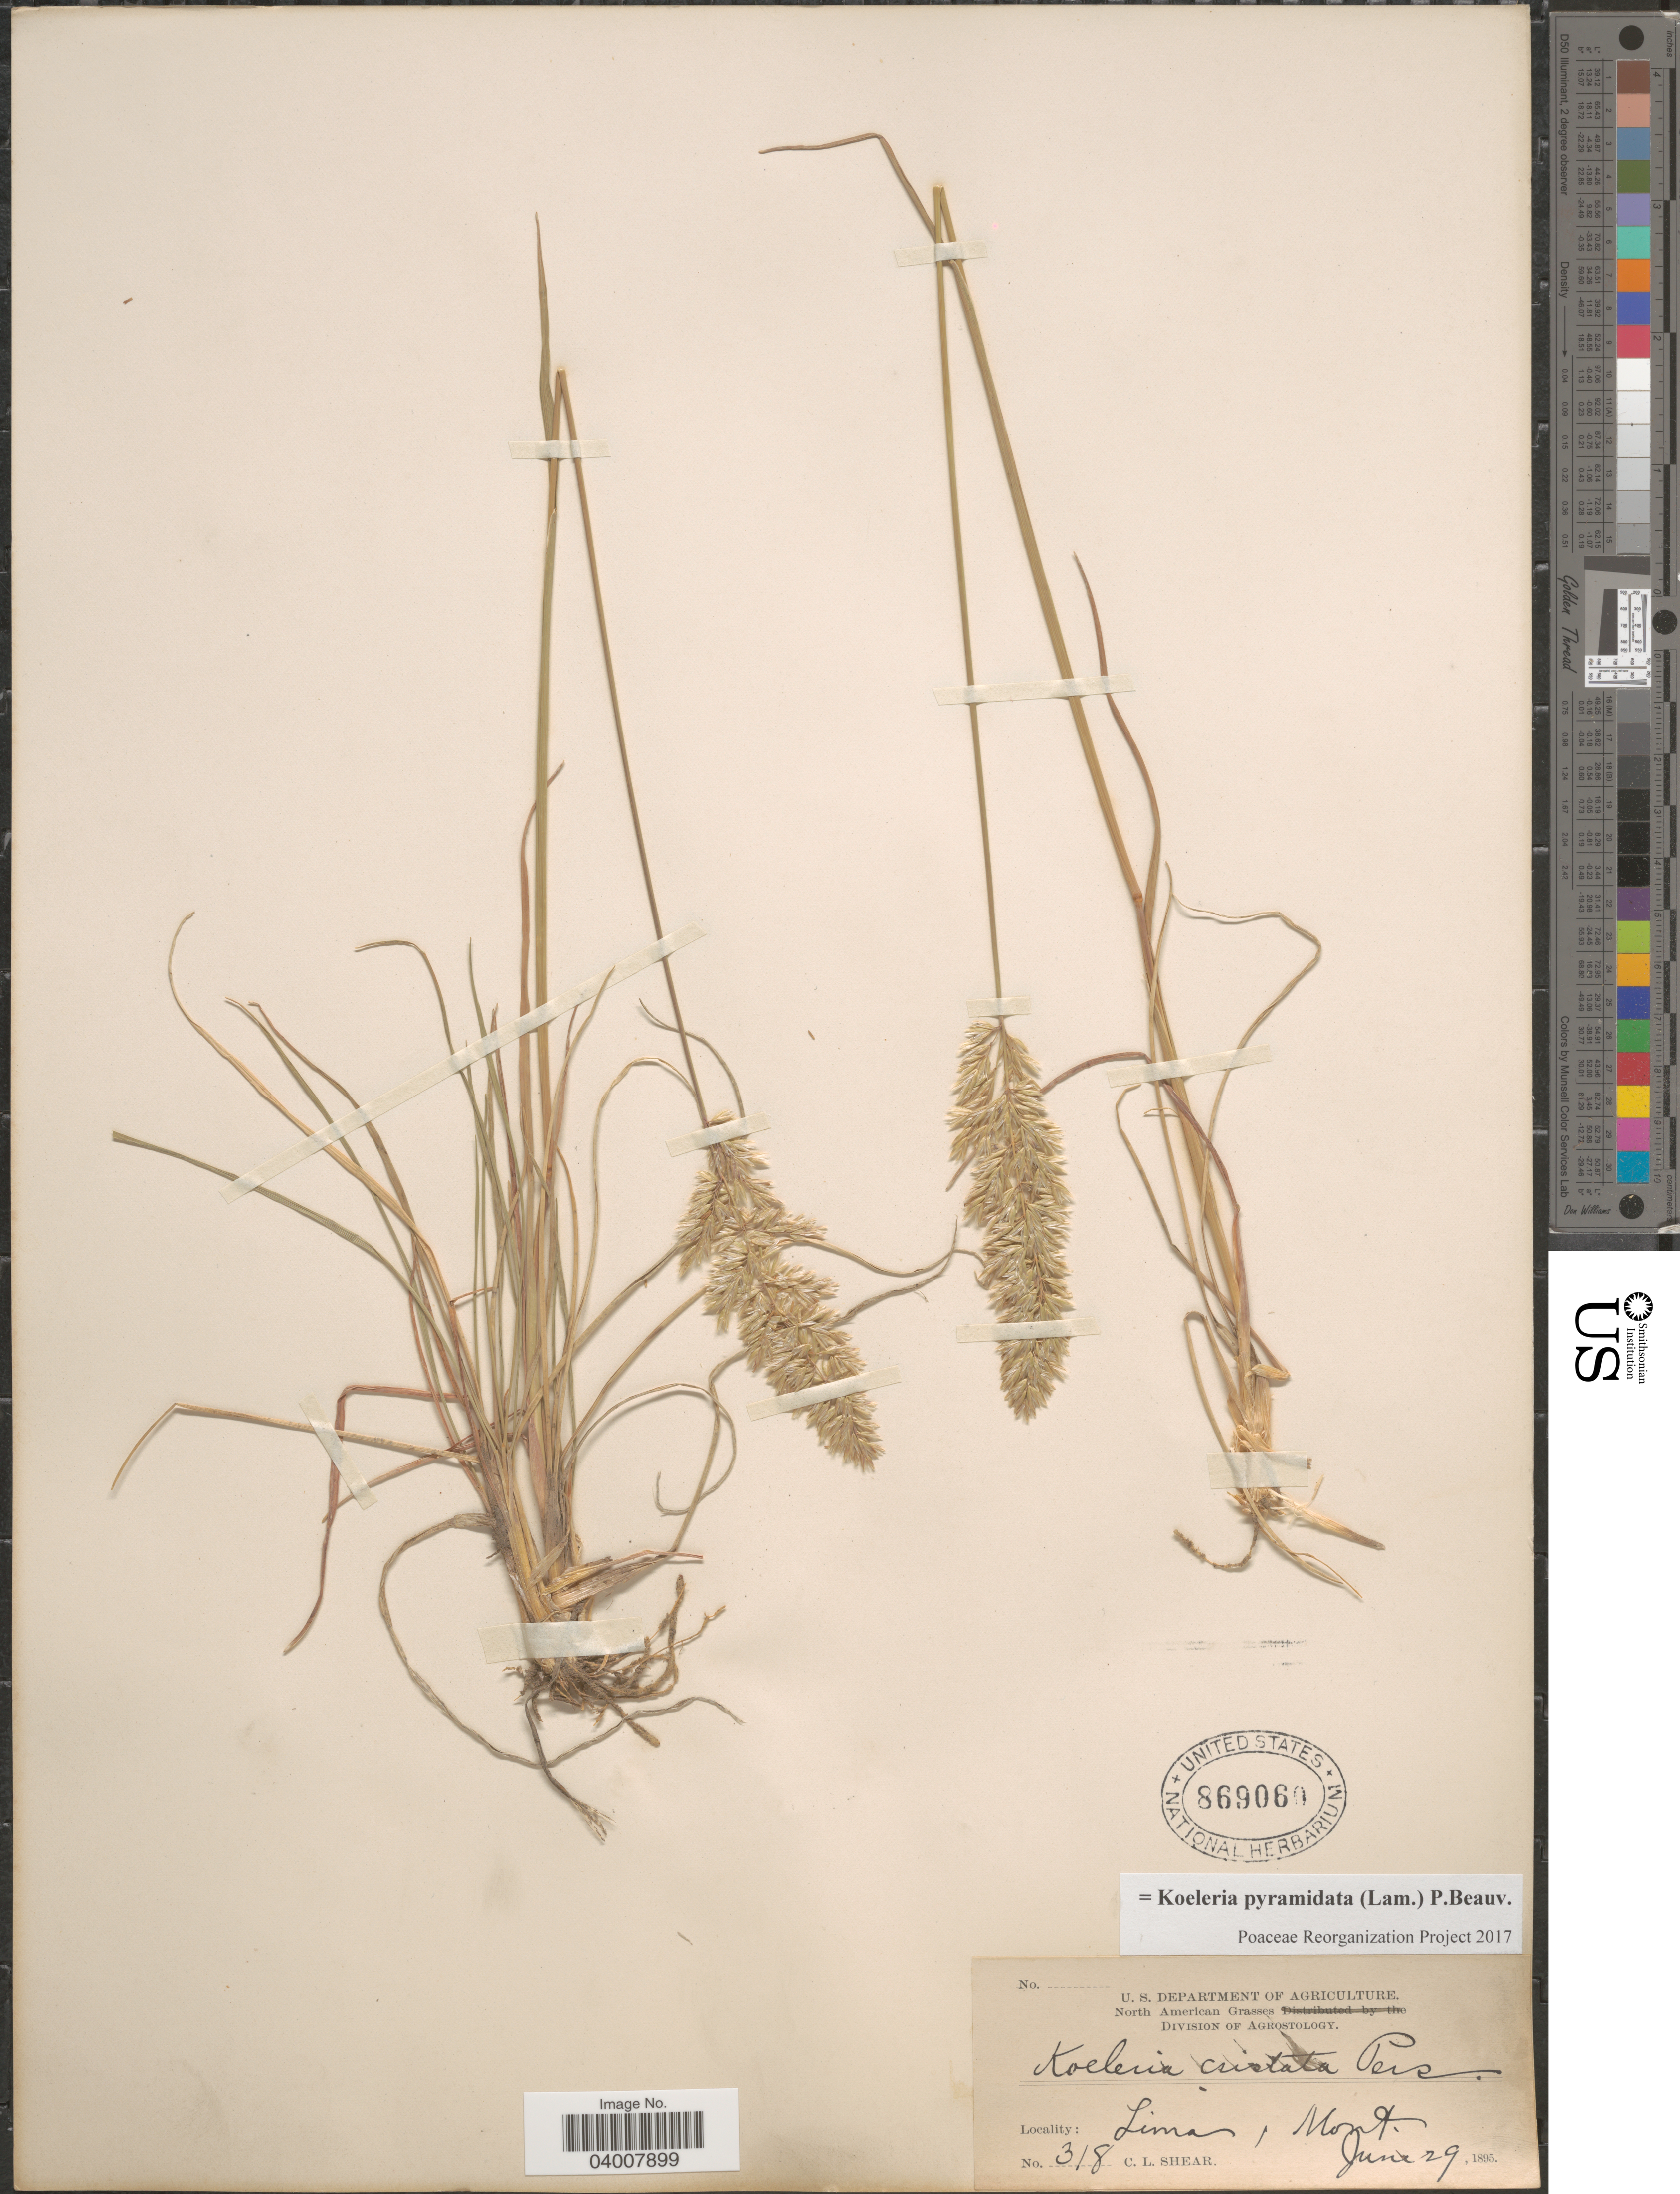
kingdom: Plantae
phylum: Tracheophyta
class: Liliopsida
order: Poales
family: Poaceae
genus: Koeleria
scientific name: Koeleria pyramidata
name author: (Lam.) P. Beauv.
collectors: C. L. Shear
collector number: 318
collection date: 1895-06-29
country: United States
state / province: Montana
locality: Lima.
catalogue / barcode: US 869060